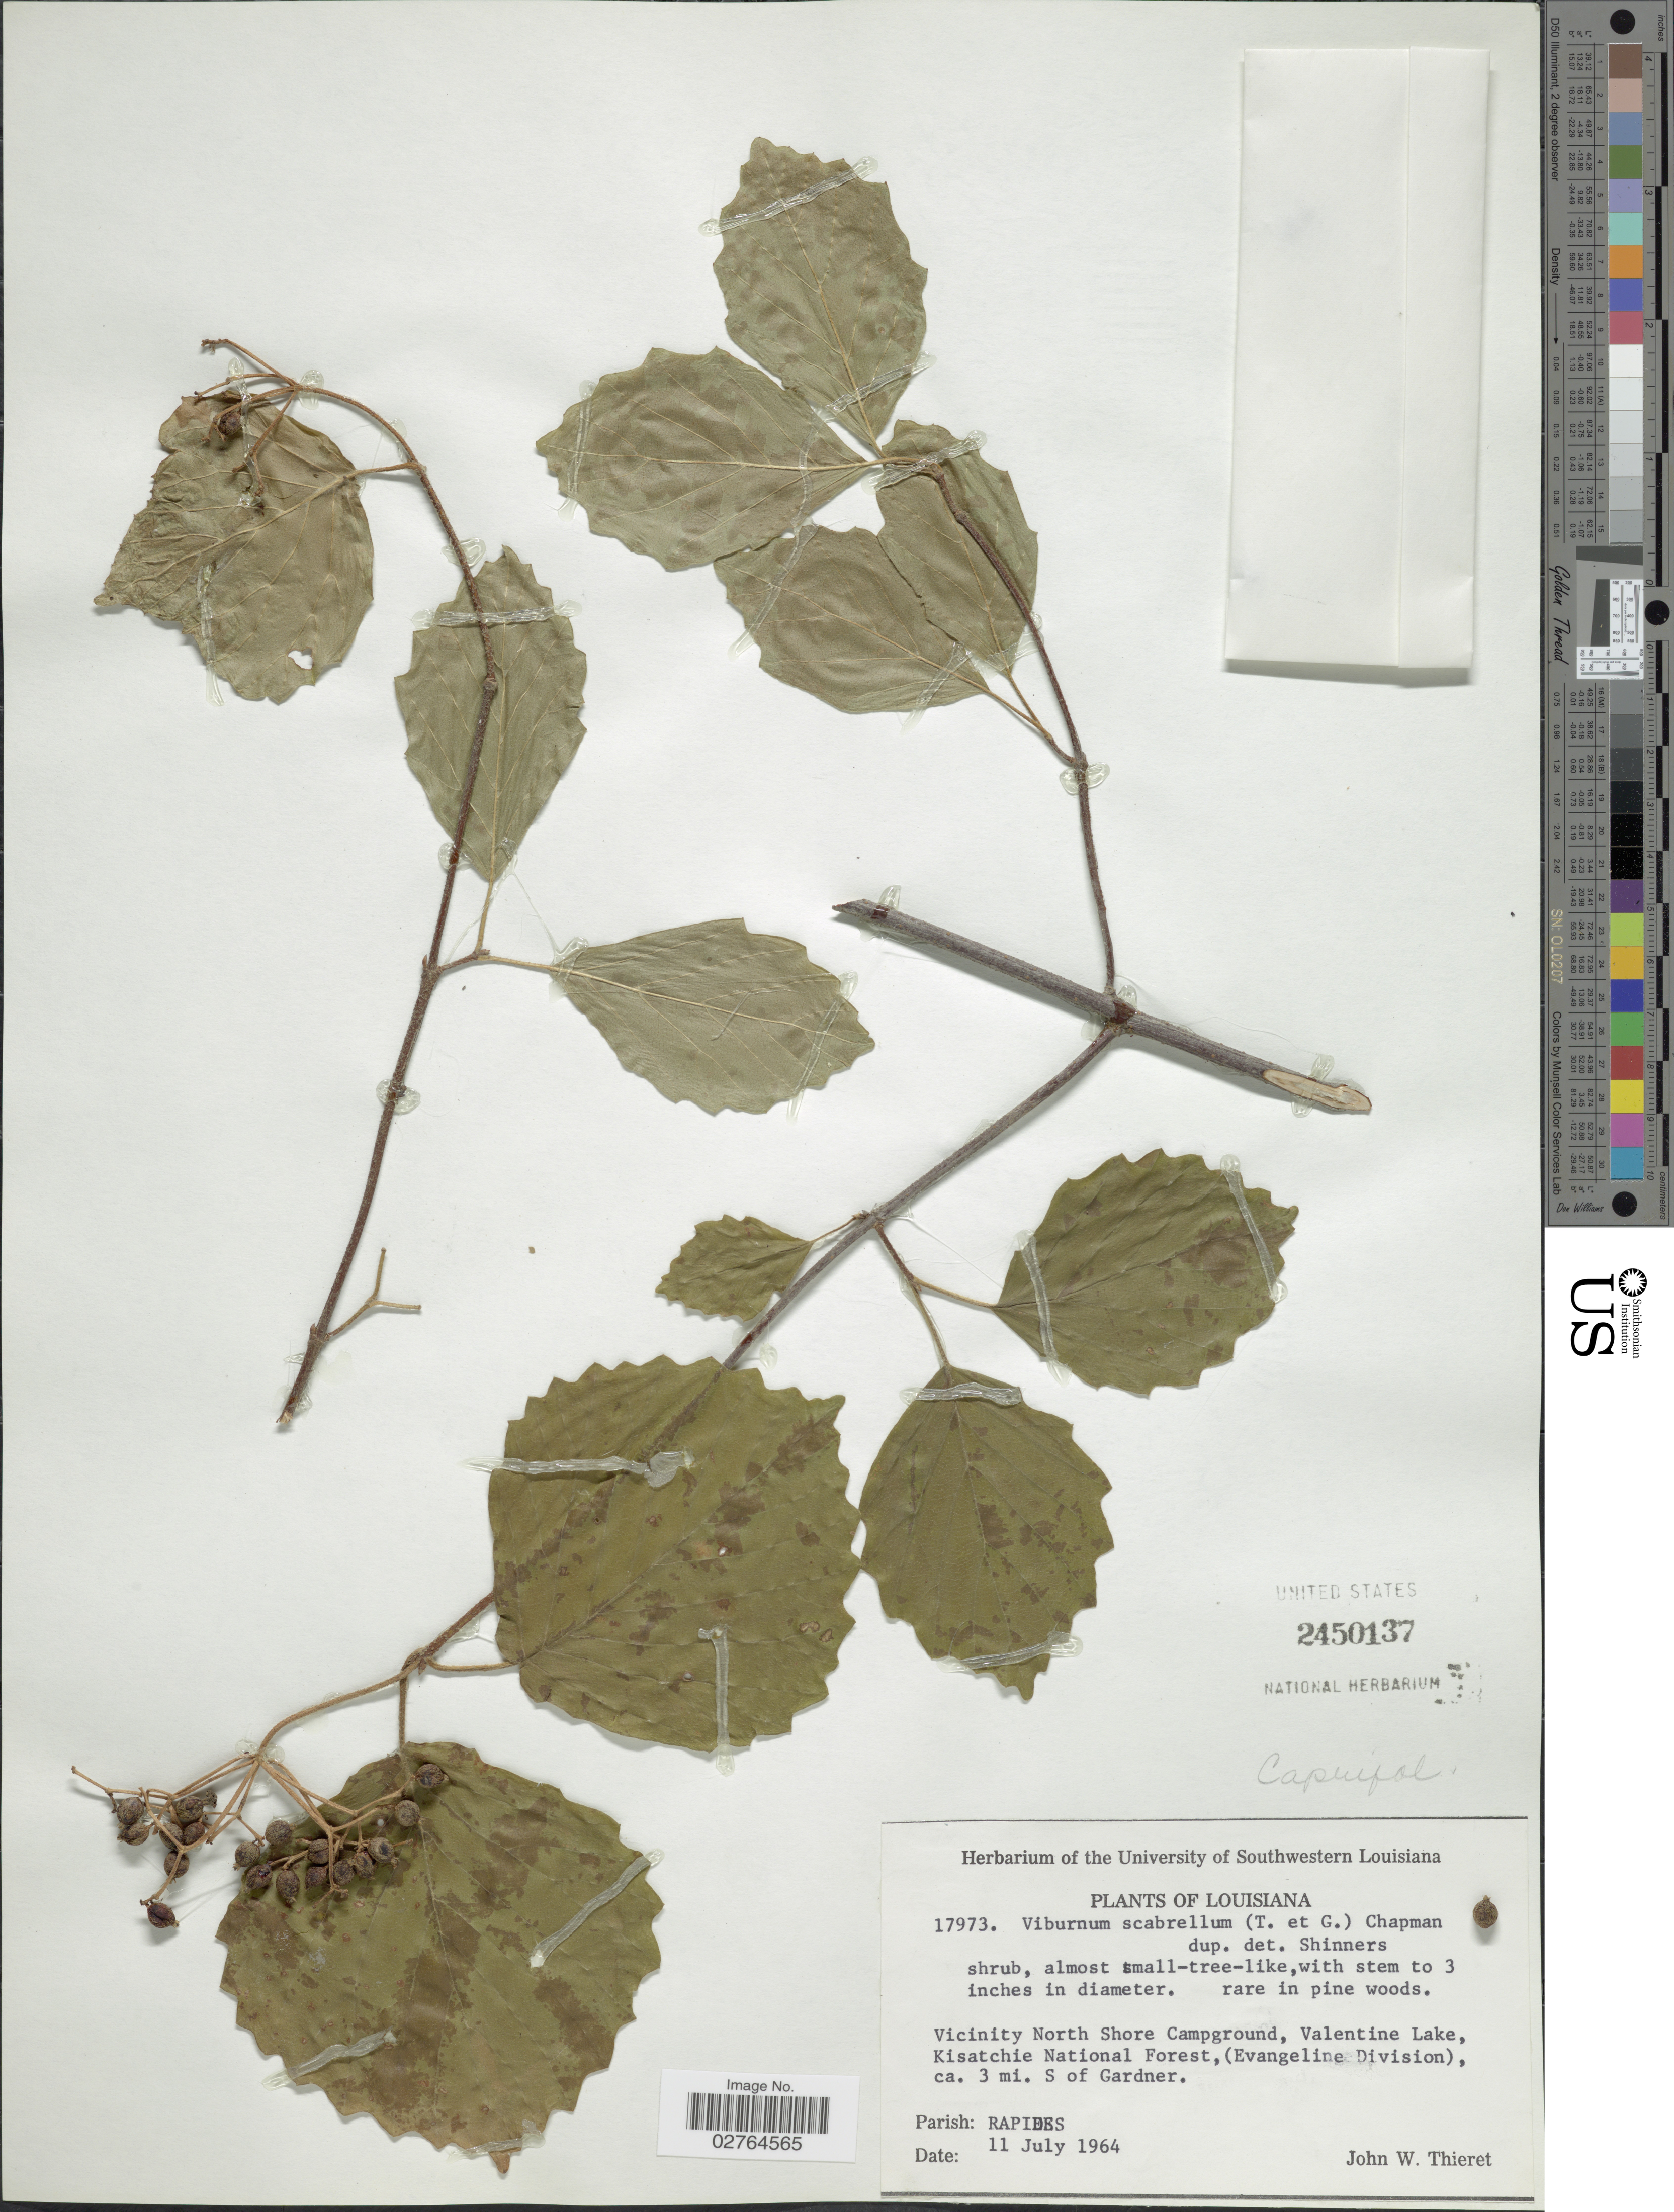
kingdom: Plantae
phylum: Tracheophyta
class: Magnoliopsida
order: Dipsacales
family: Viburnaceae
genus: Viburnum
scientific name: Viburnum scabrellum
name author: (Torr. & A. Gray) Chapm.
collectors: J. W. Thieret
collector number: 17973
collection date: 1964-07-11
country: United States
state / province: Louisiana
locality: Vicinity North Shore Campground, Valentine Lake, Kisatchie National Forest, (Evangeline Division), ca. 3 mi. S of Gardner.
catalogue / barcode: US 2450137